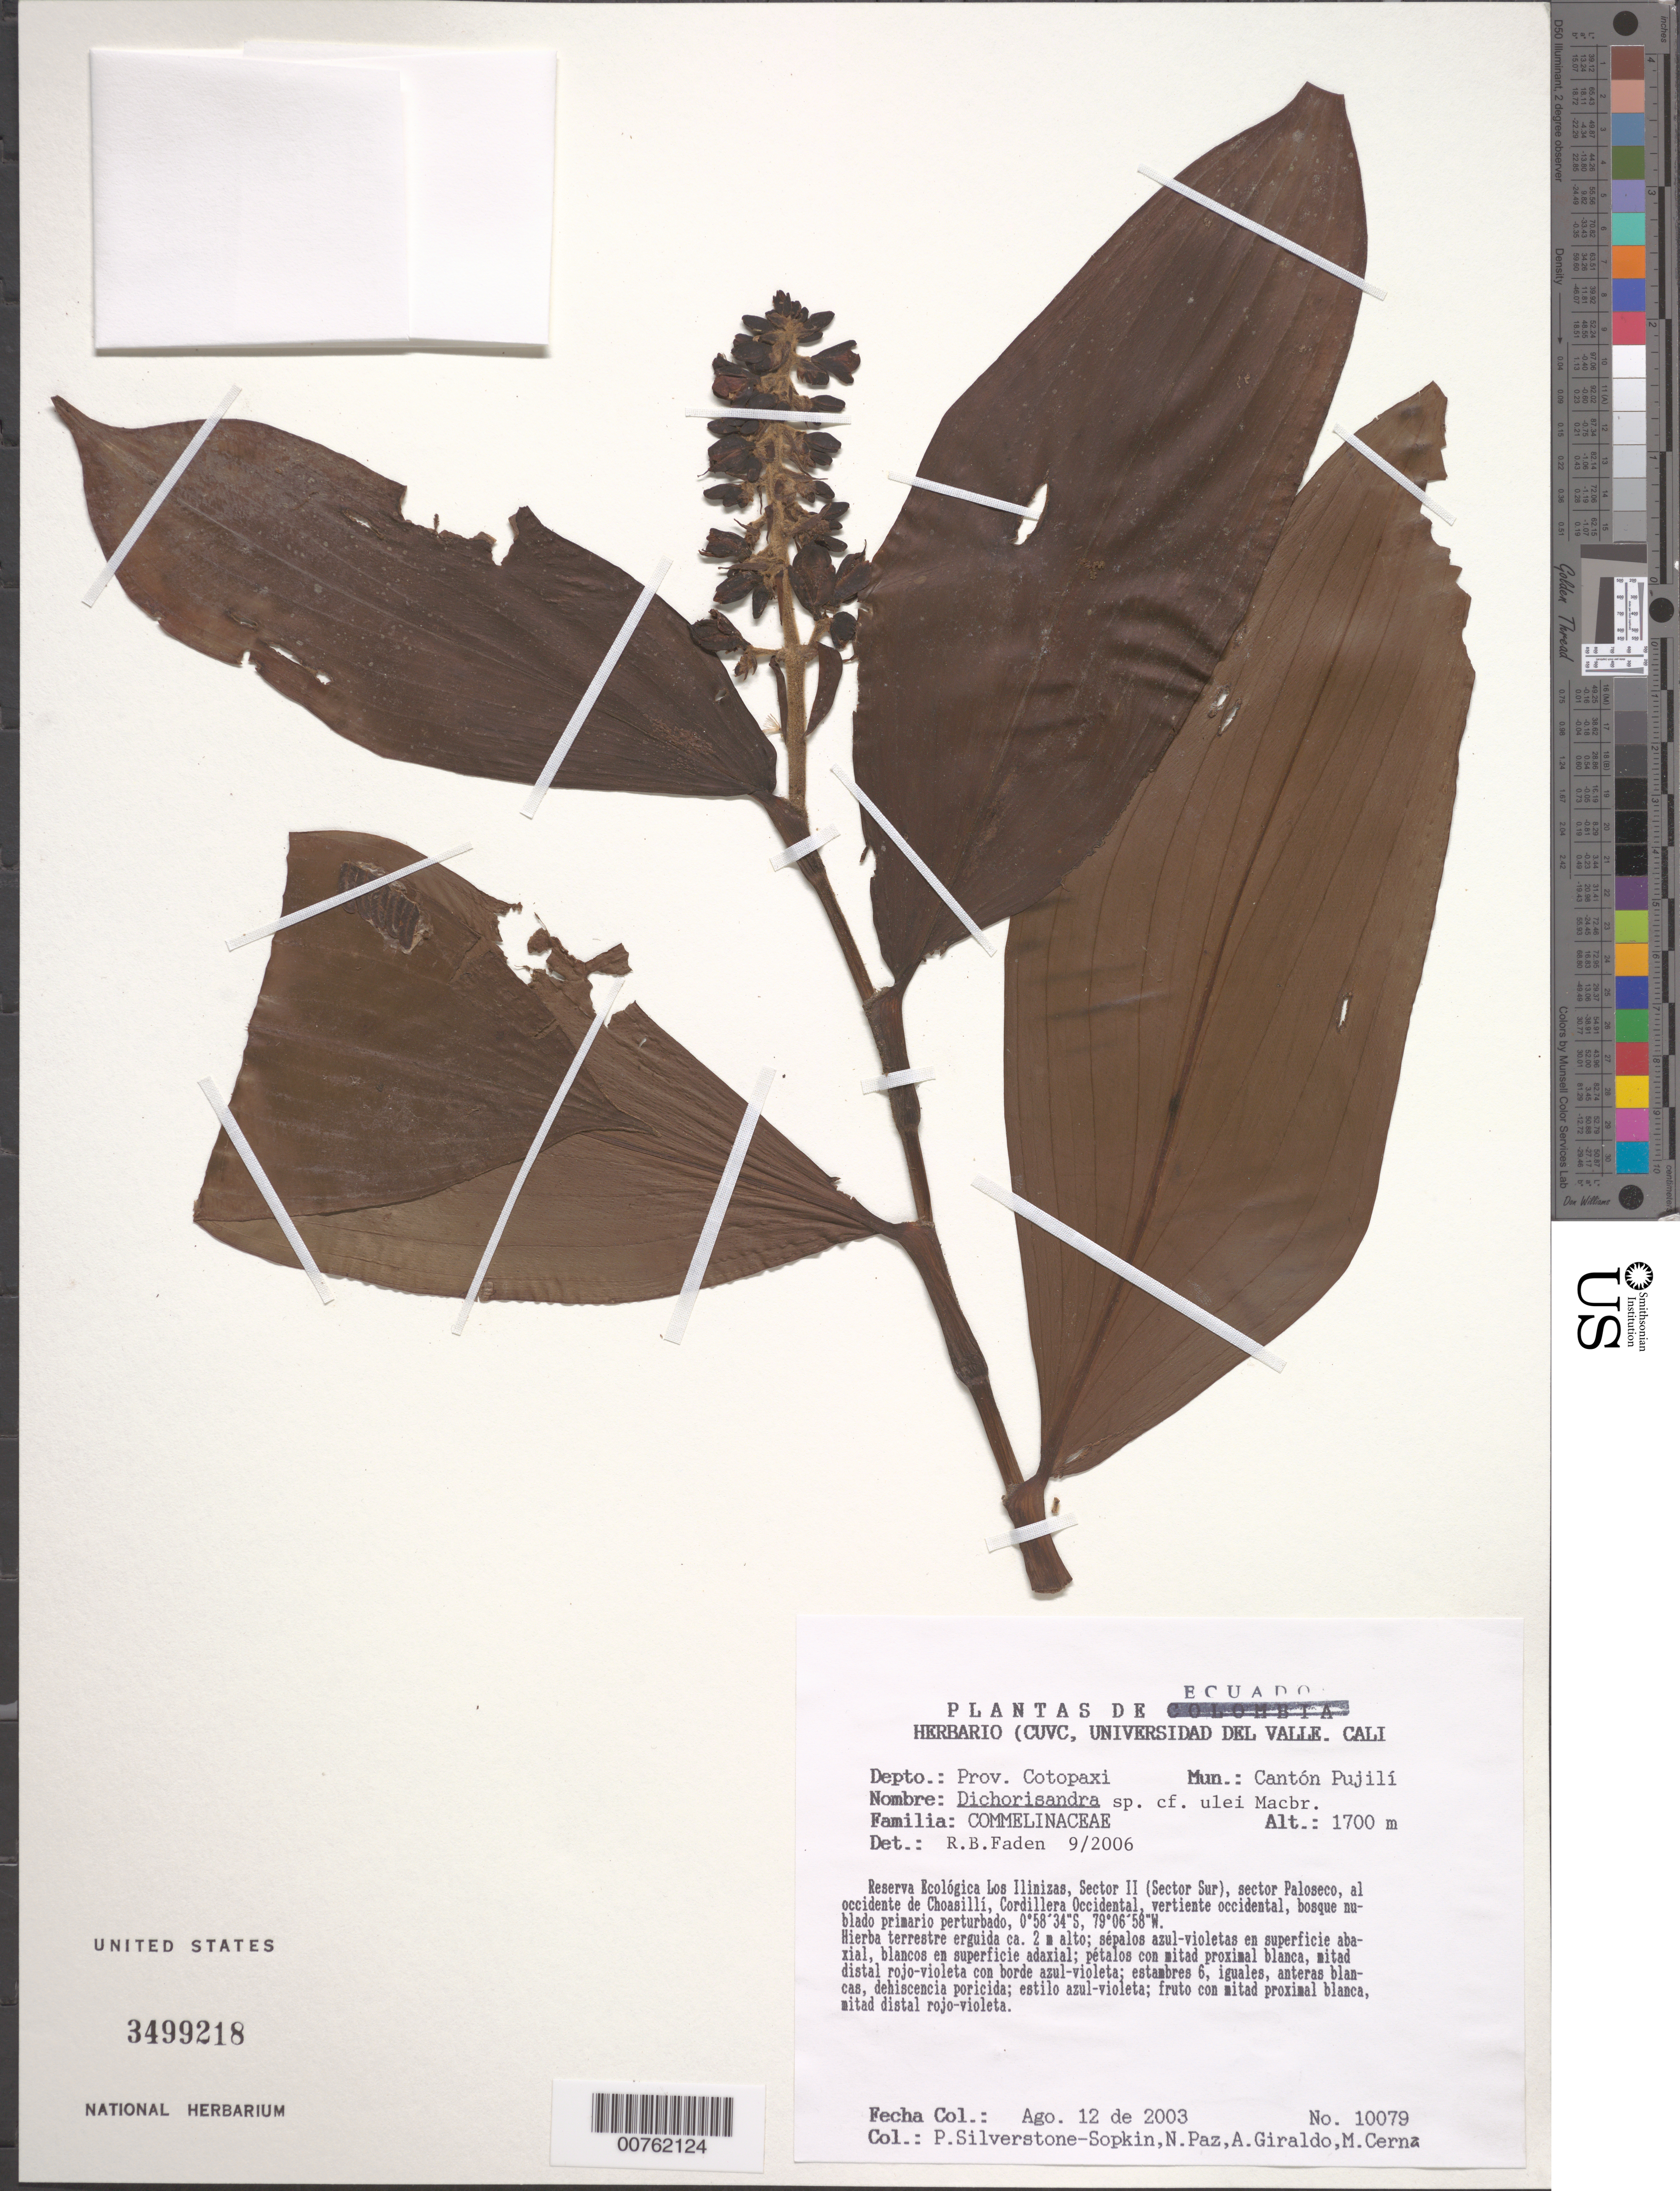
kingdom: Plantae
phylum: Tracheophyta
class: Liliopsida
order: Commelinales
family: Commelinaceae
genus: Dichorisandra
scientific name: Dichorisandra ulei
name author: J.F. Macbr.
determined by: Faden, Robert B., (US), Smithsonian Institution - National Museum of Natural History (UNITED STATES)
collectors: P. A. Silverstone-Sopkin et al.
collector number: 10079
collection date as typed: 12 Aug 2003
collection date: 2003-08-12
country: Ecuador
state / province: Cotopaxi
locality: Canton Pujili. Reserva Ecologica Los Ilinizas, Sector II (Sector Sur), sector Paloseco, al occidente de Choasilli, Cordillera Occidental, Vertiente Occidental, Bosque Nublado Primario.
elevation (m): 1700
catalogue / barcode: US 3499218